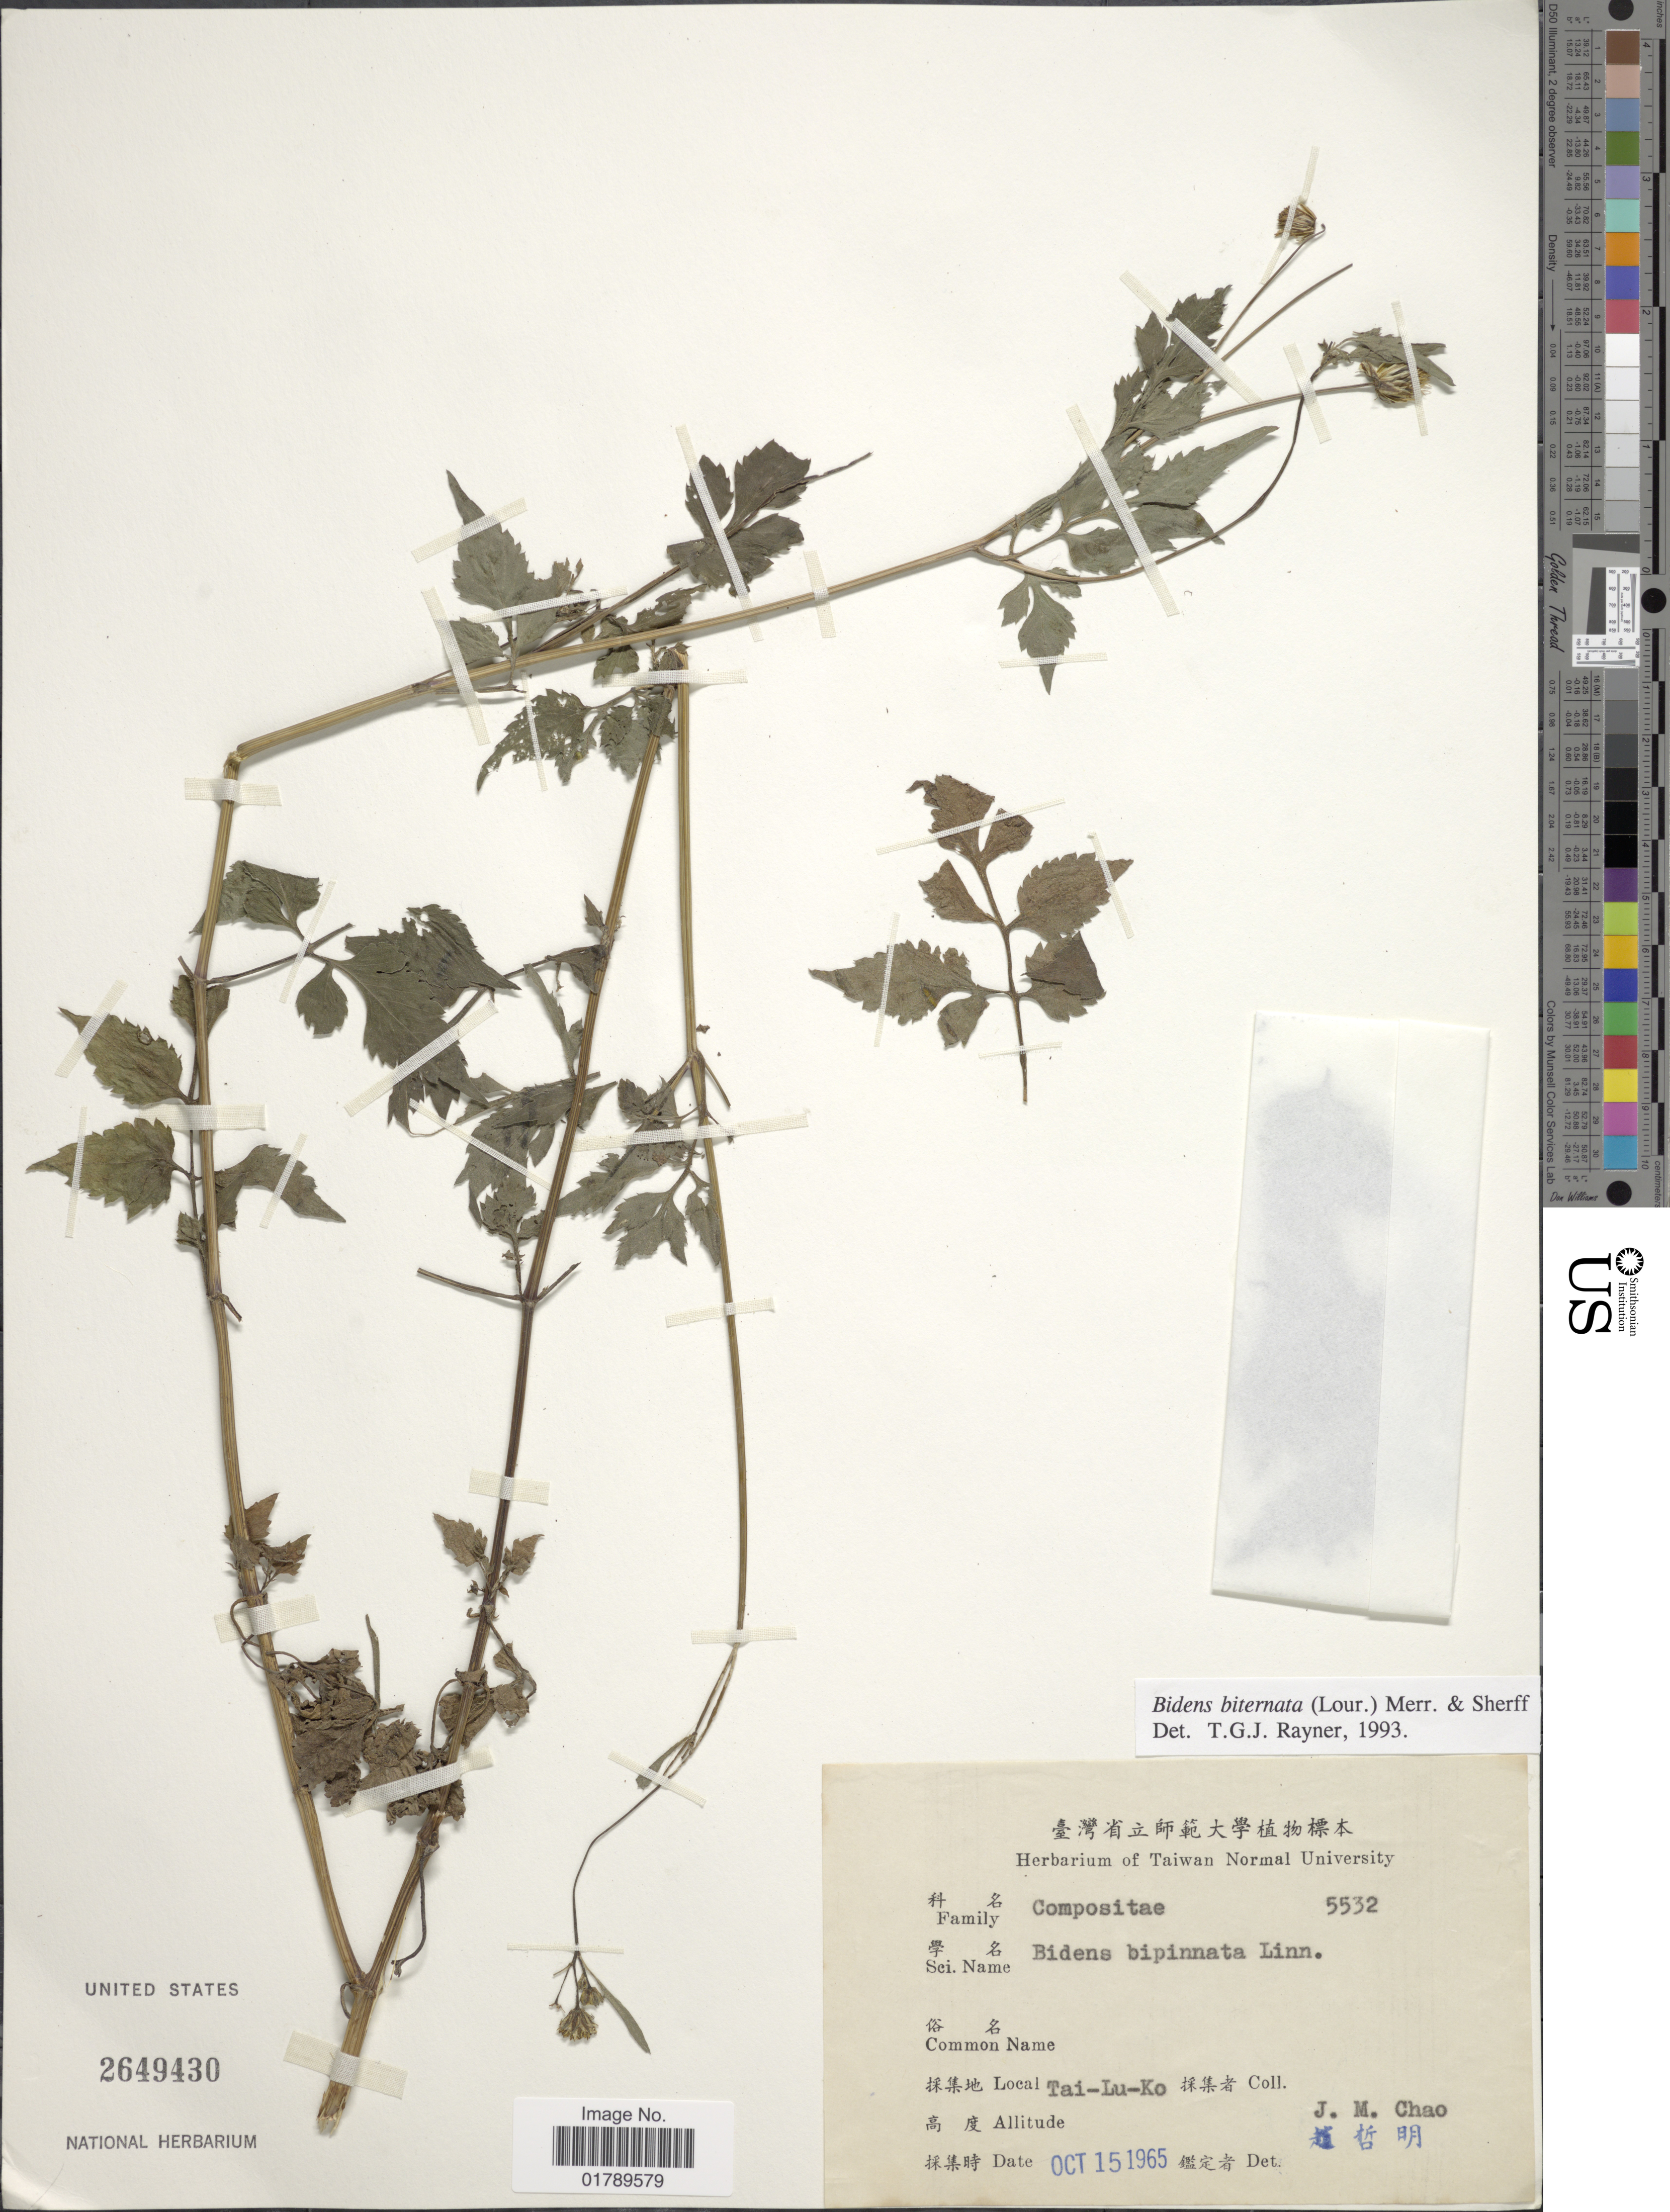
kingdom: Plantae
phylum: Tracheophyta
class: Magnoliopsida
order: Asterales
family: Asteraceae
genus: Bidens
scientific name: Bidens biternata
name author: (Lour.) Merr. & Sherff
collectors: J. Chao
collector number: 5532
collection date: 1965-10-15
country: Taiwan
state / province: Taoyuan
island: Taiwan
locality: Tai-Lu-Ko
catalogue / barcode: US 2649430